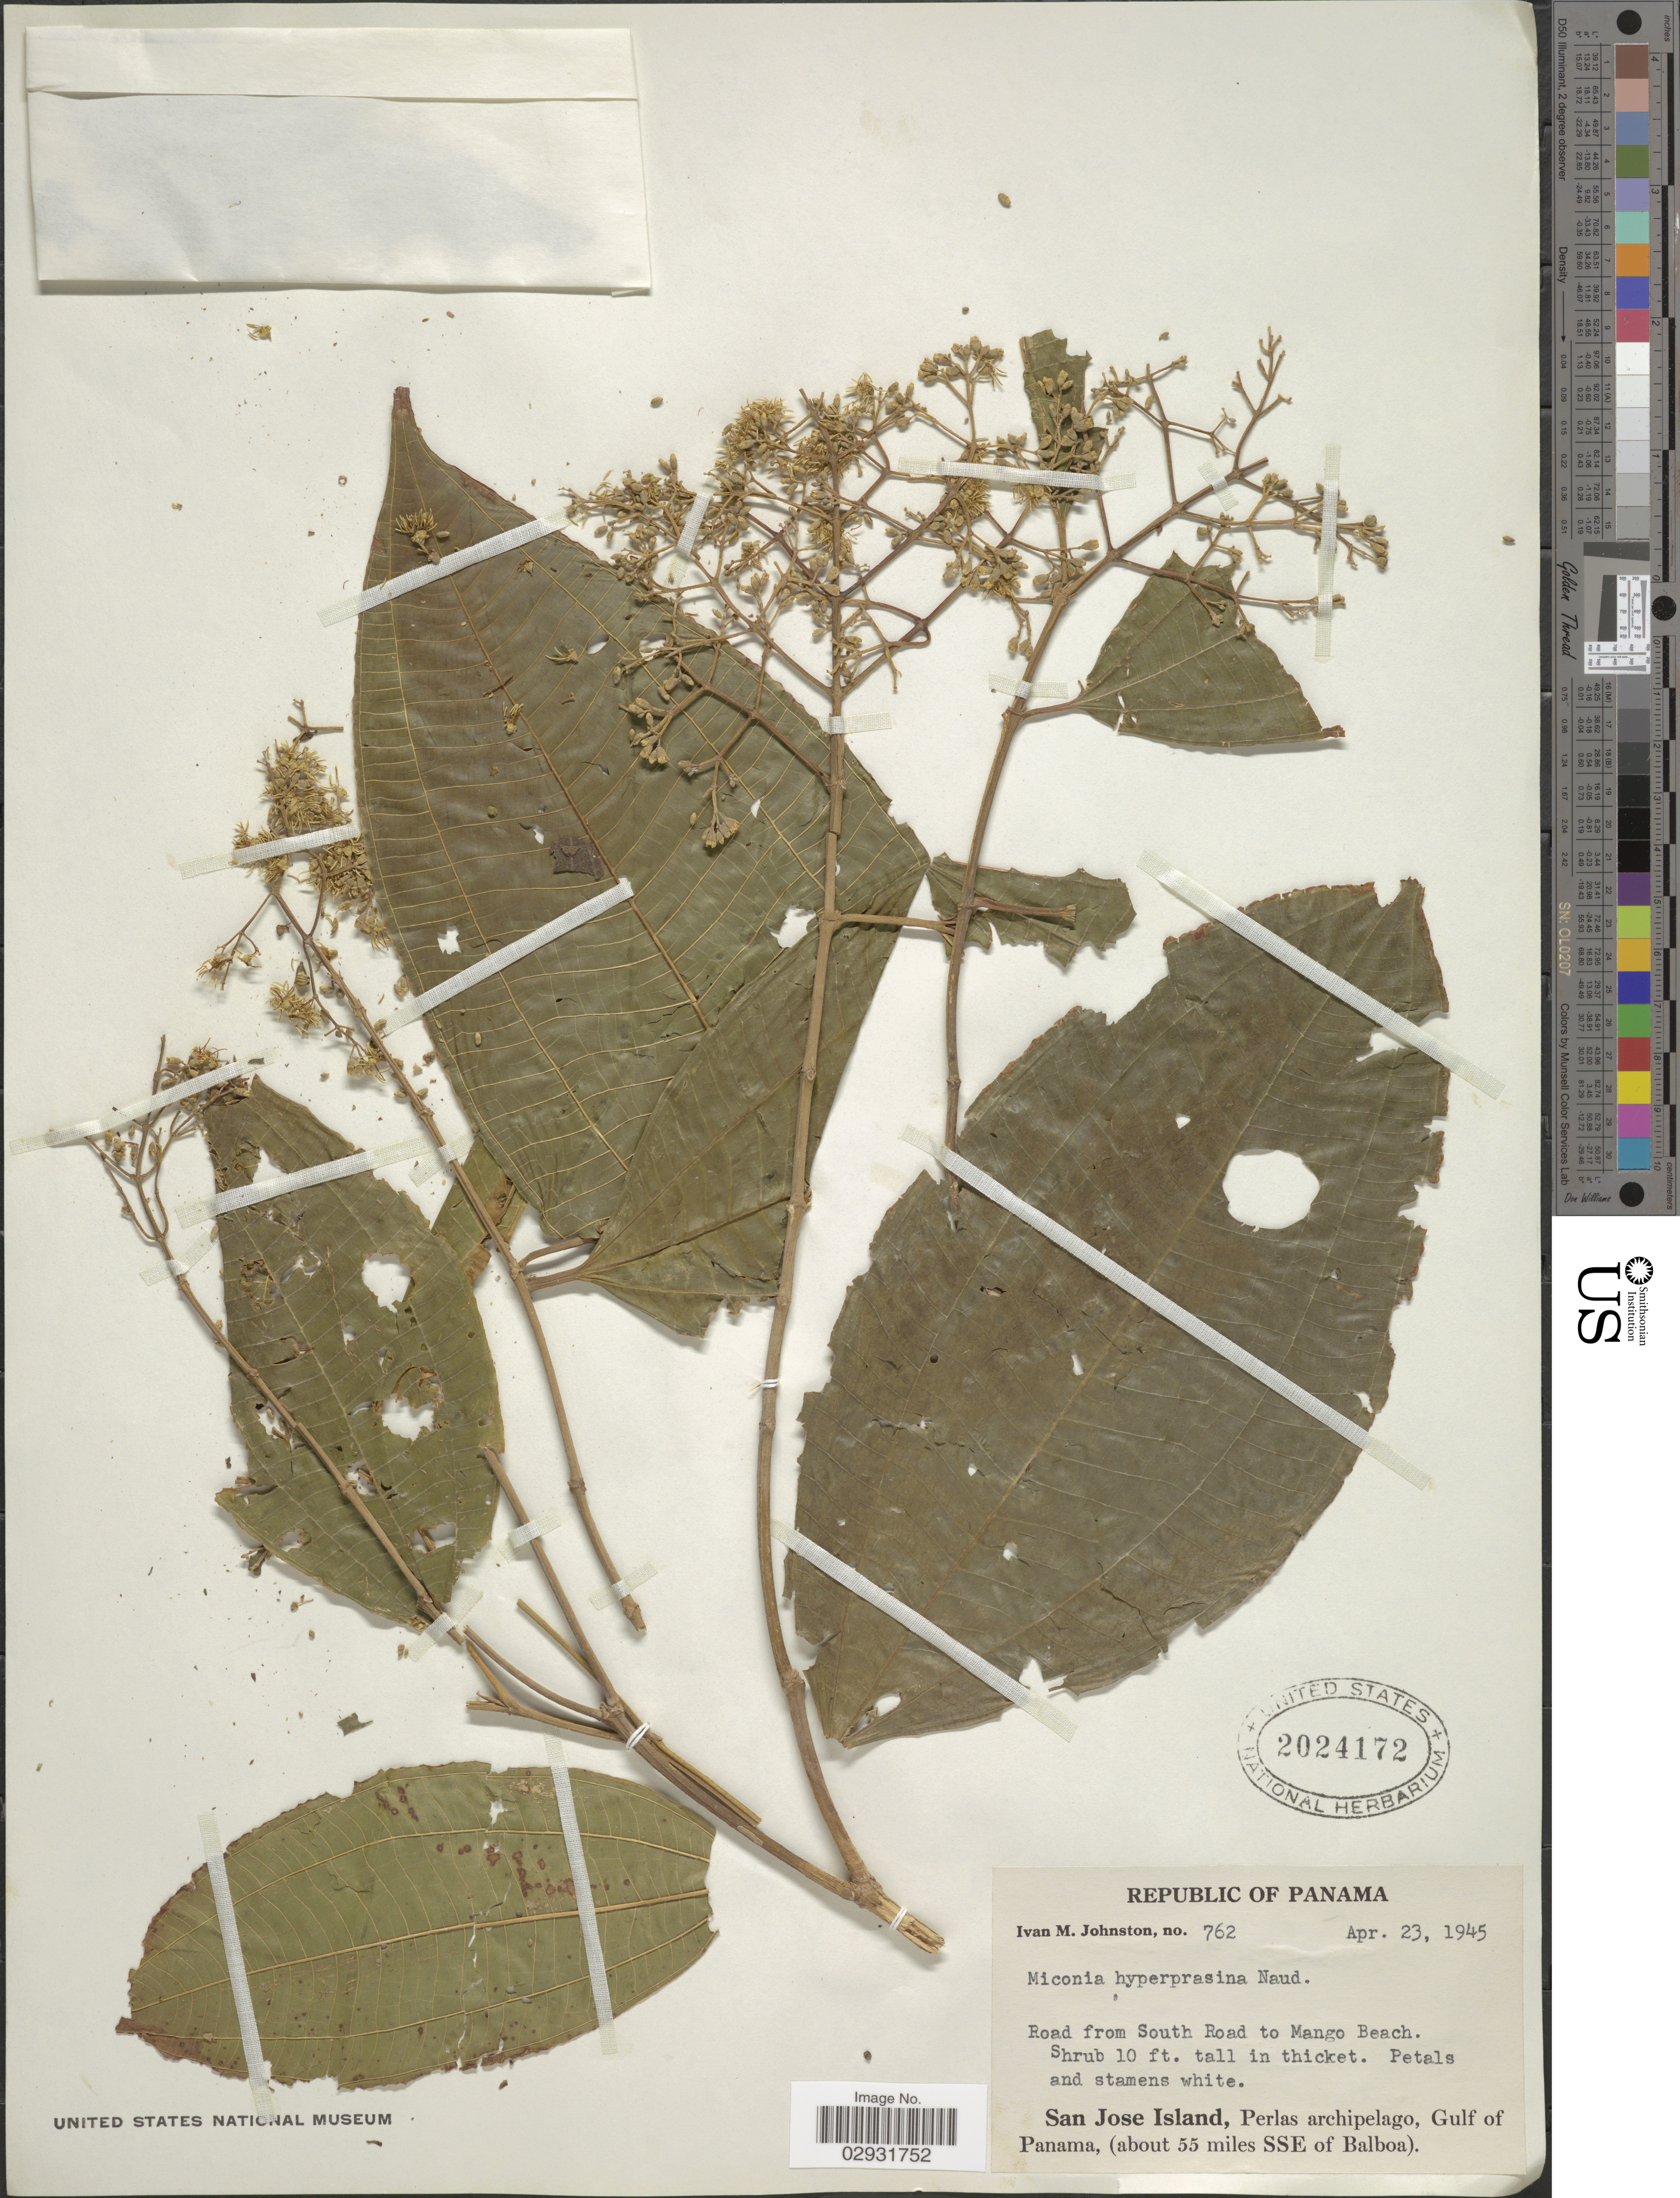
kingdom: Plantae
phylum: Tracheophyta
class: Magnoliopsida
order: Myrtales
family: Melastomataceae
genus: Miconia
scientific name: Miconia affinis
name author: DC.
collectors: I.M. Johnston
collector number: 762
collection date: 1945-04-23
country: Panama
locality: Republic of Panama. Road from South Road to Mango Beach. San Jose Island, Perlas archipelago, Gulf of Panama, (about 55 miles SSE of Balboa).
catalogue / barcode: US 2024172